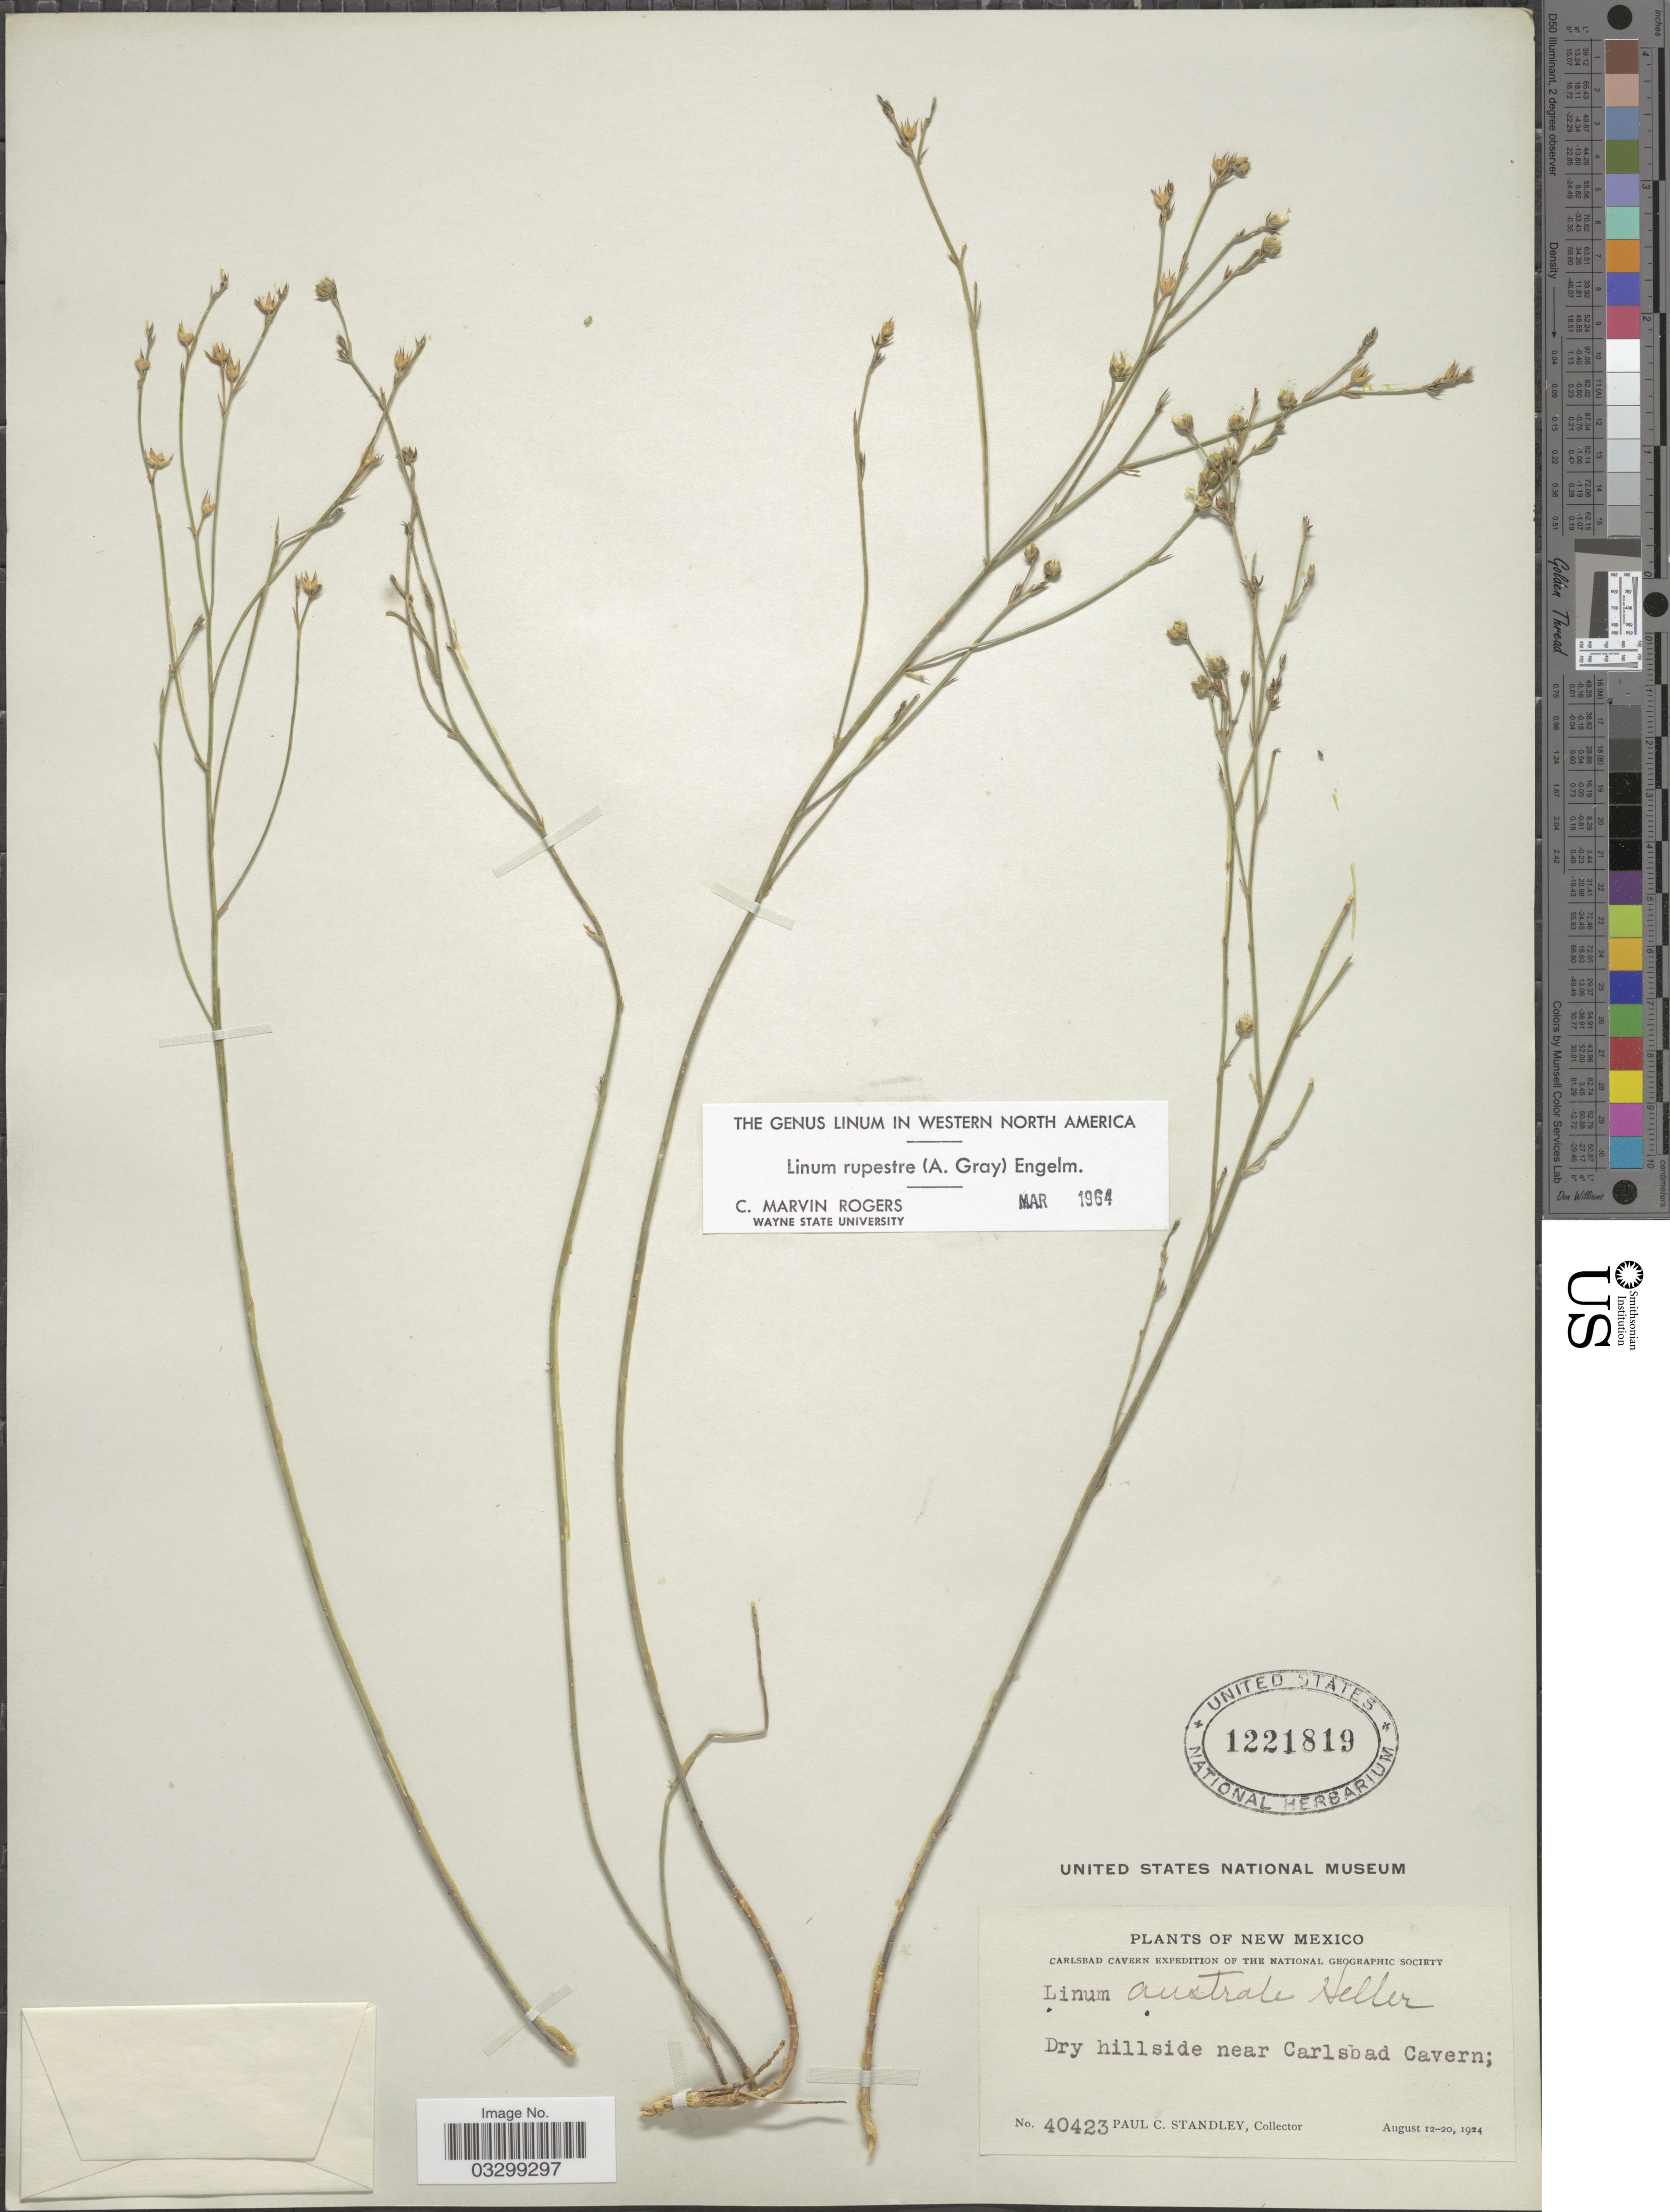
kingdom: Plantae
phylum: Tracheophyta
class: Magnoliopsida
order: Malpighiales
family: Linaceae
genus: Linum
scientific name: Linum rupestre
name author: Engelm.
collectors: P. C. Standley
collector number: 40423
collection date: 1924-08-12/1924-08-20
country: United States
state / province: New Mexico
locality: Dry hillside near Carlsbad Cavern.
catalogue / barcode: US 1221819